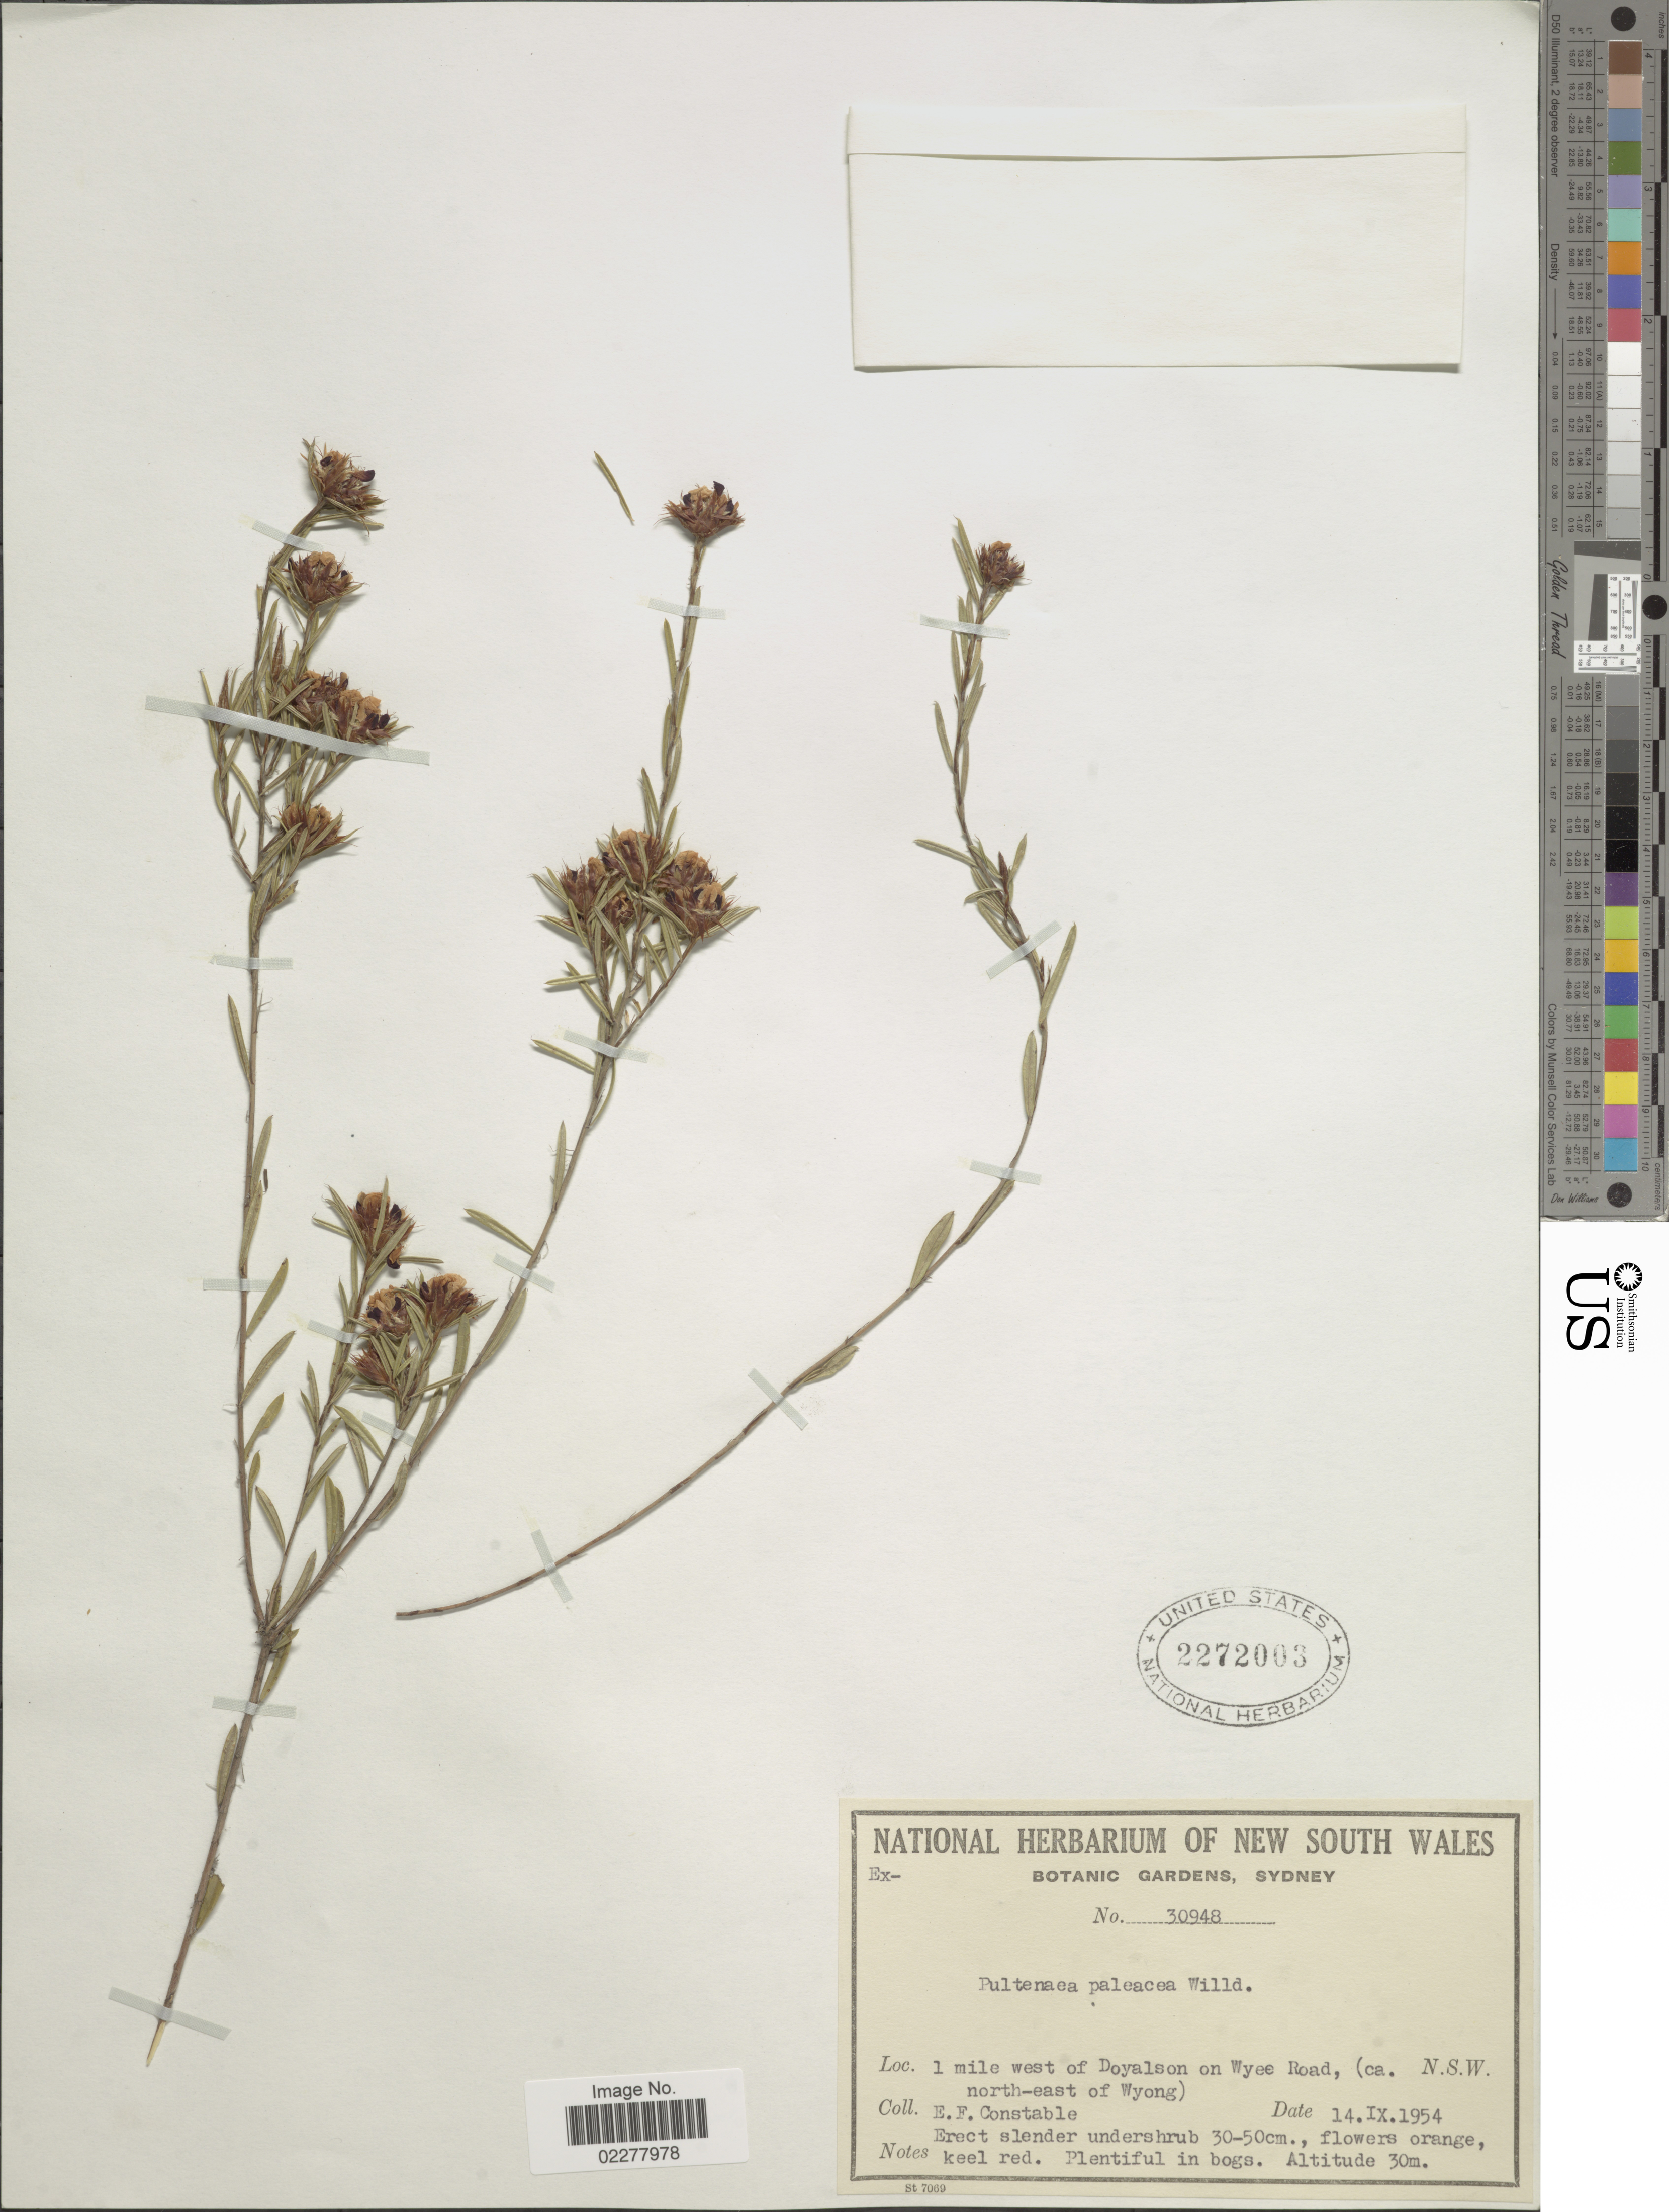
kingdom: Plantae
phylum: Tracheophyta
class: Magnoliopsida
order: Fabales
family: Fabaceae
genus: Pultenaea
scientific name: Pultenaea paleacea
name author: Willd.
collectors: E. F. Constable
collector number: NSW 30948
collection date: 1954-09-14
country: Australia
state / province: New South Wales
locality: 1 mile west of Doyalson on Wyee Road, (ca. north-east of Wyong). N.S.W.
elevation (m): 30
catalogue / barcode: US 2272003